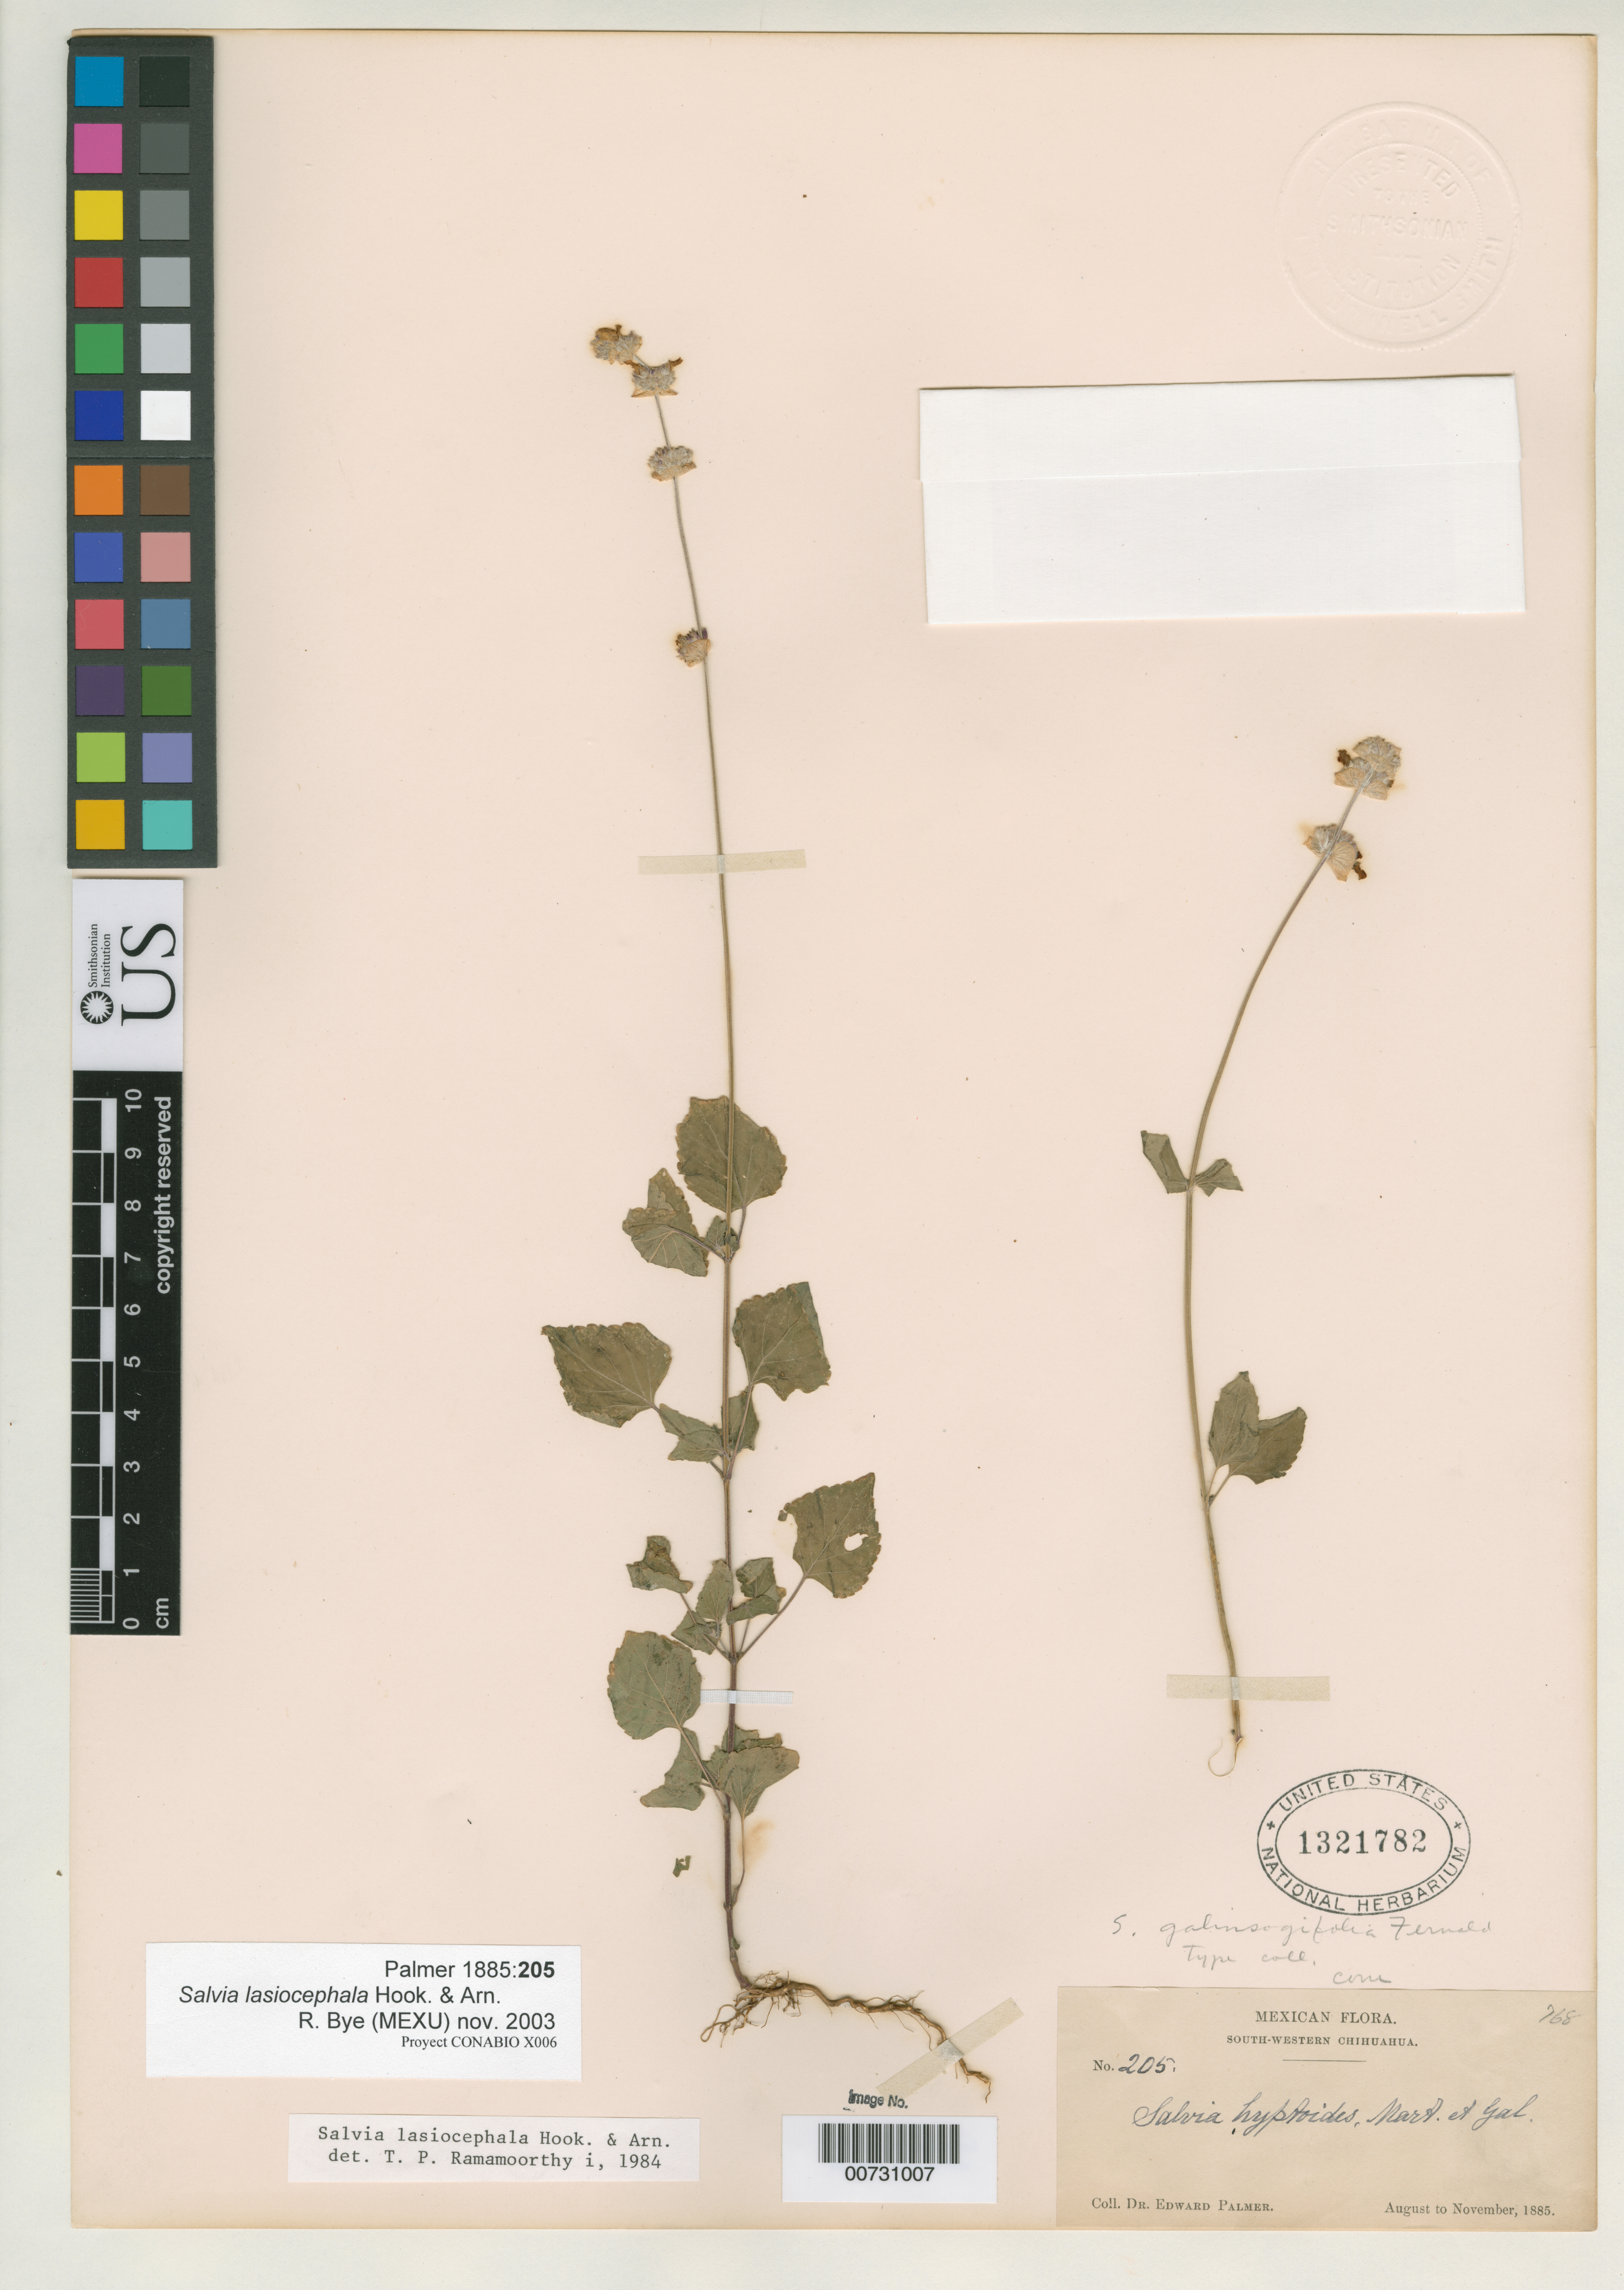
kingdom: Plantae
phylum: Tracheophyta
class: Magnoliopsida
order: Lamiales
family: Lamiaceae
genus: Salvia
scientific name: Salvia galinsogifolia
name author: Fernald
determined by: Bye, R. A., (COLO), University of Colorado Museum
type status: Isolectotype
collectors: E. Palmer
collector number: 205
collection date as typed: Aug 1885 to Nov 1885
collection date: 1885-08/1885-11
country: Mexico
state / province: Chihuahua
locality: South-western Chihuahua.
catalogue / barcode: US 1321782